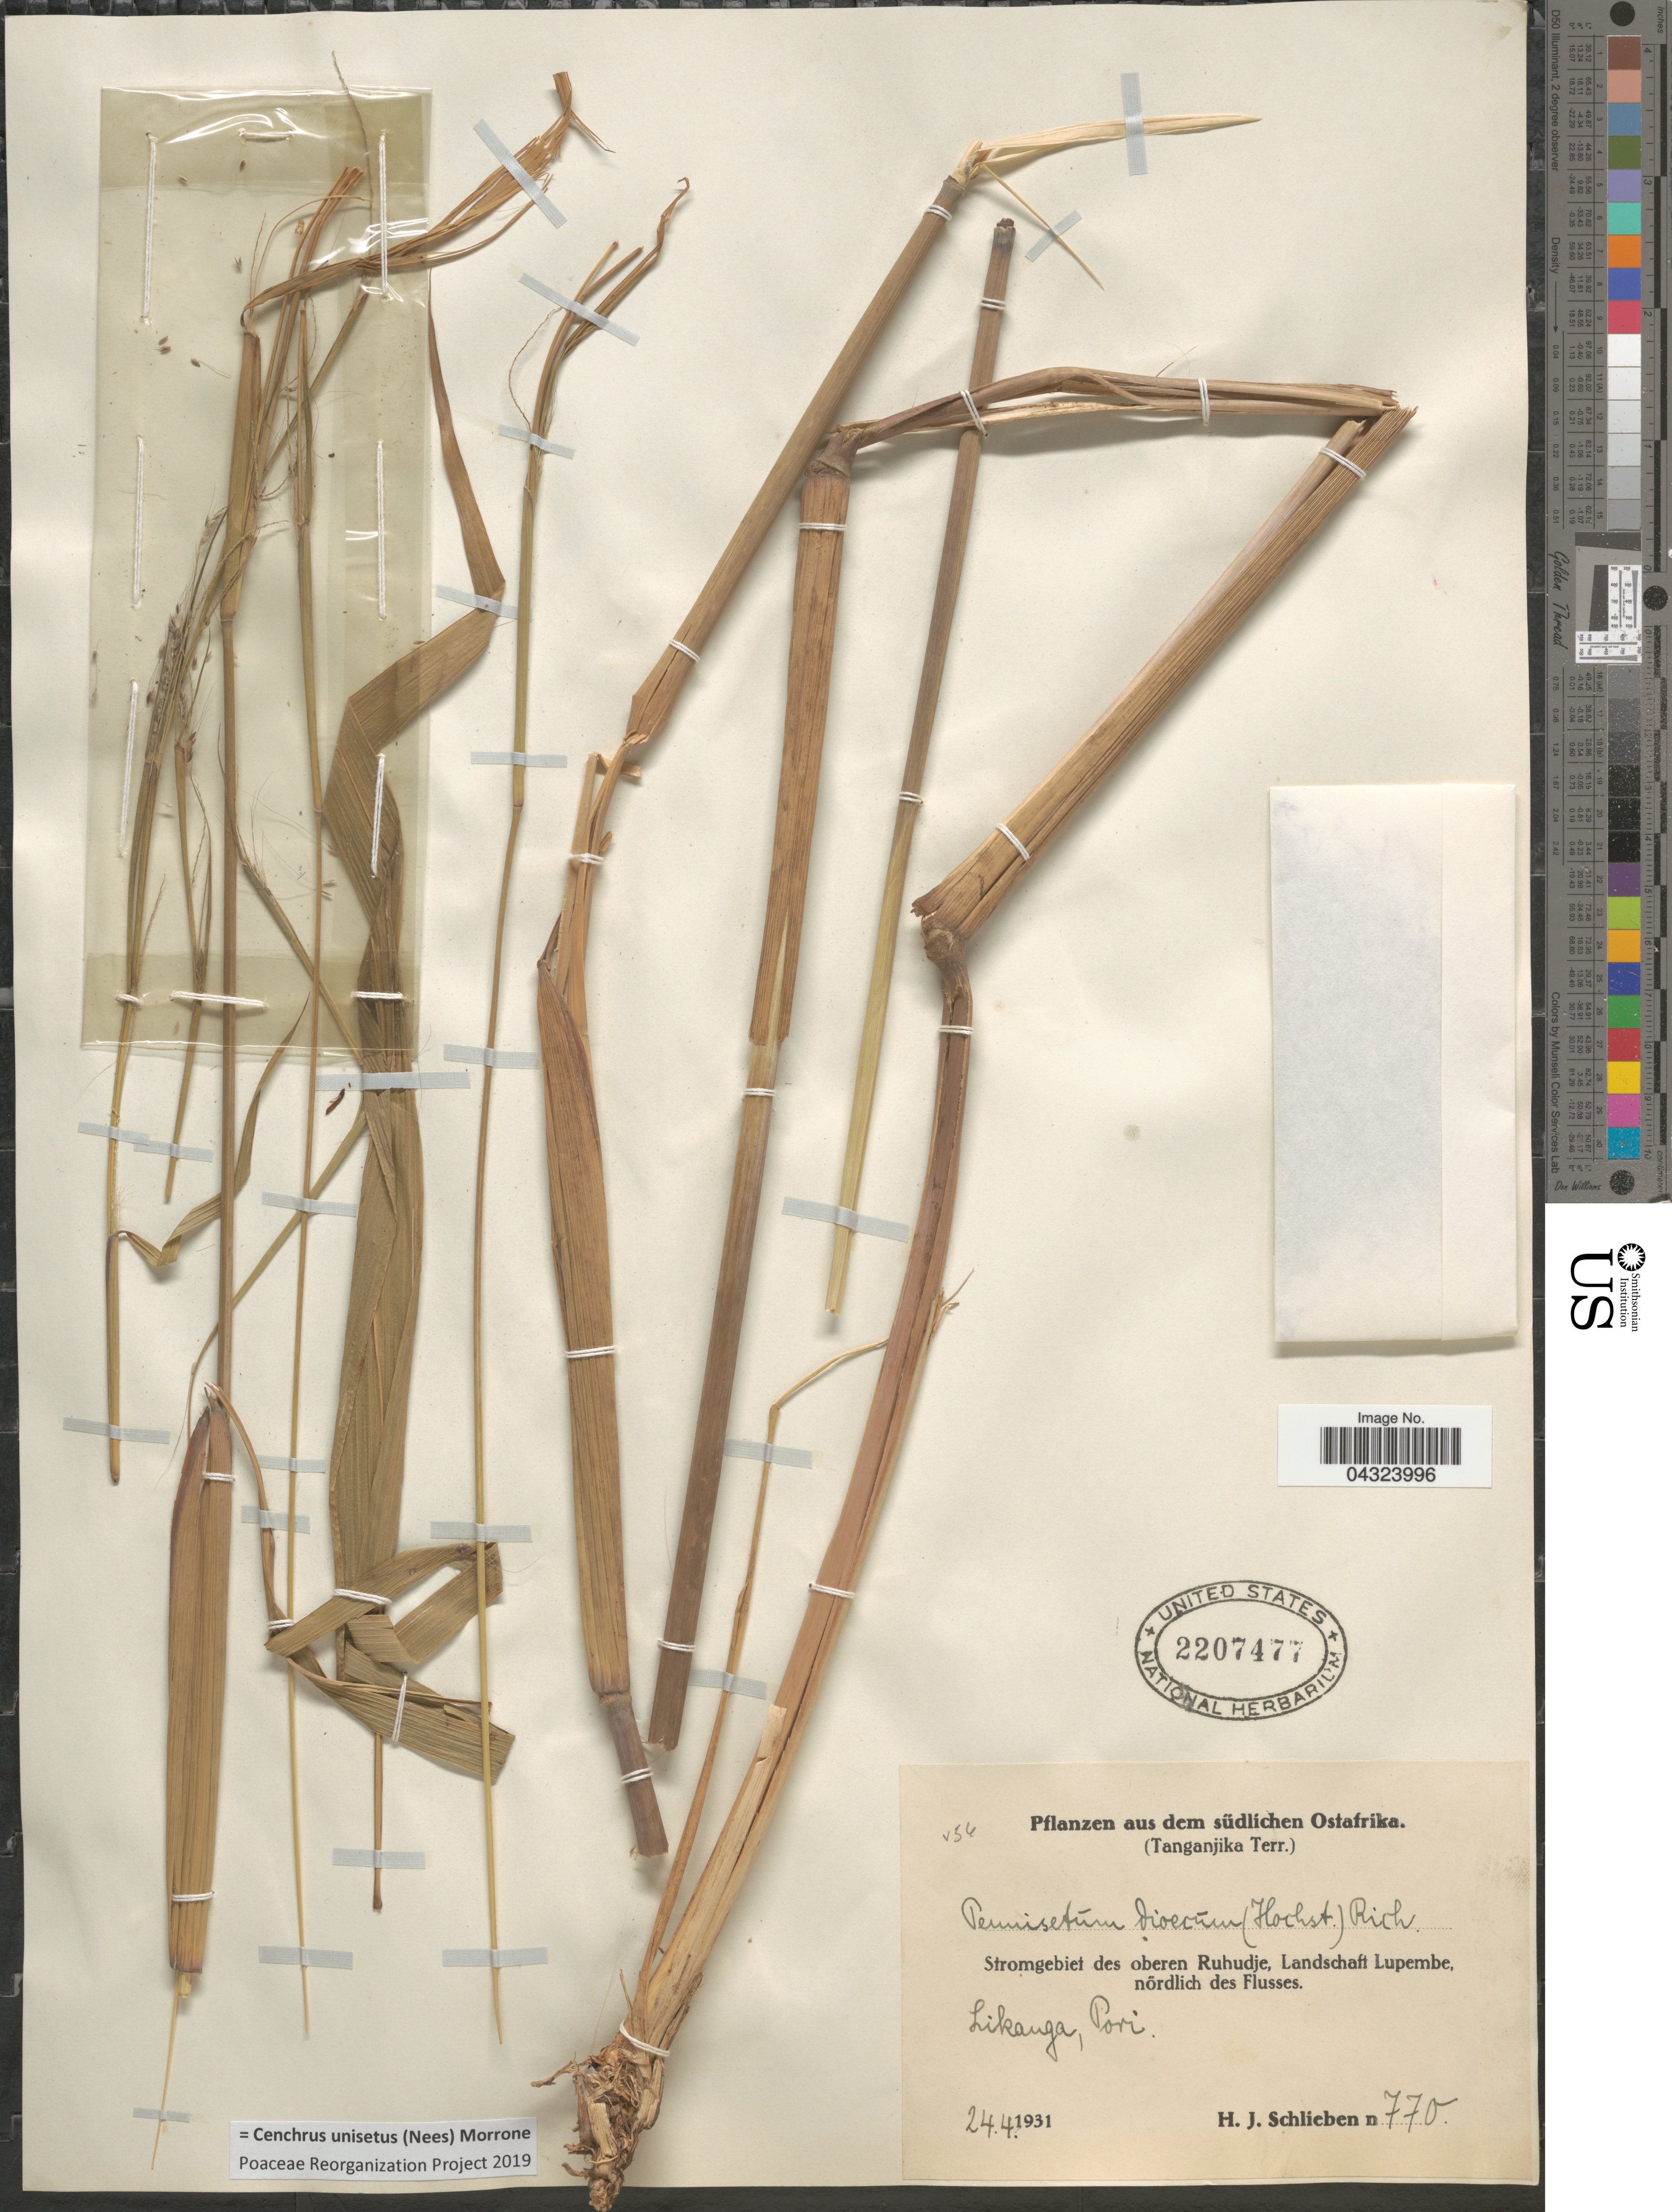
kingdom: Plantae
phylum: Tracheophyta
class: Liliopsida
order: Poales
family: Poaceae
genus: Cenchrus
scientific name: Cenchrus unisetus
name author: (Nees) Morrone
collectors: H. J. Schlieben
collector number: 770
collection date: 1931-04-24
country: Tanzania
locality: Südlichten Ostafrika. (Tanganjika Terr.). Stromgebiet des oberen Ruhundje, Landschaft Lupembe, nördlich des Flusses. Likauga, Pori.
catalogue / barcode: US 2207477